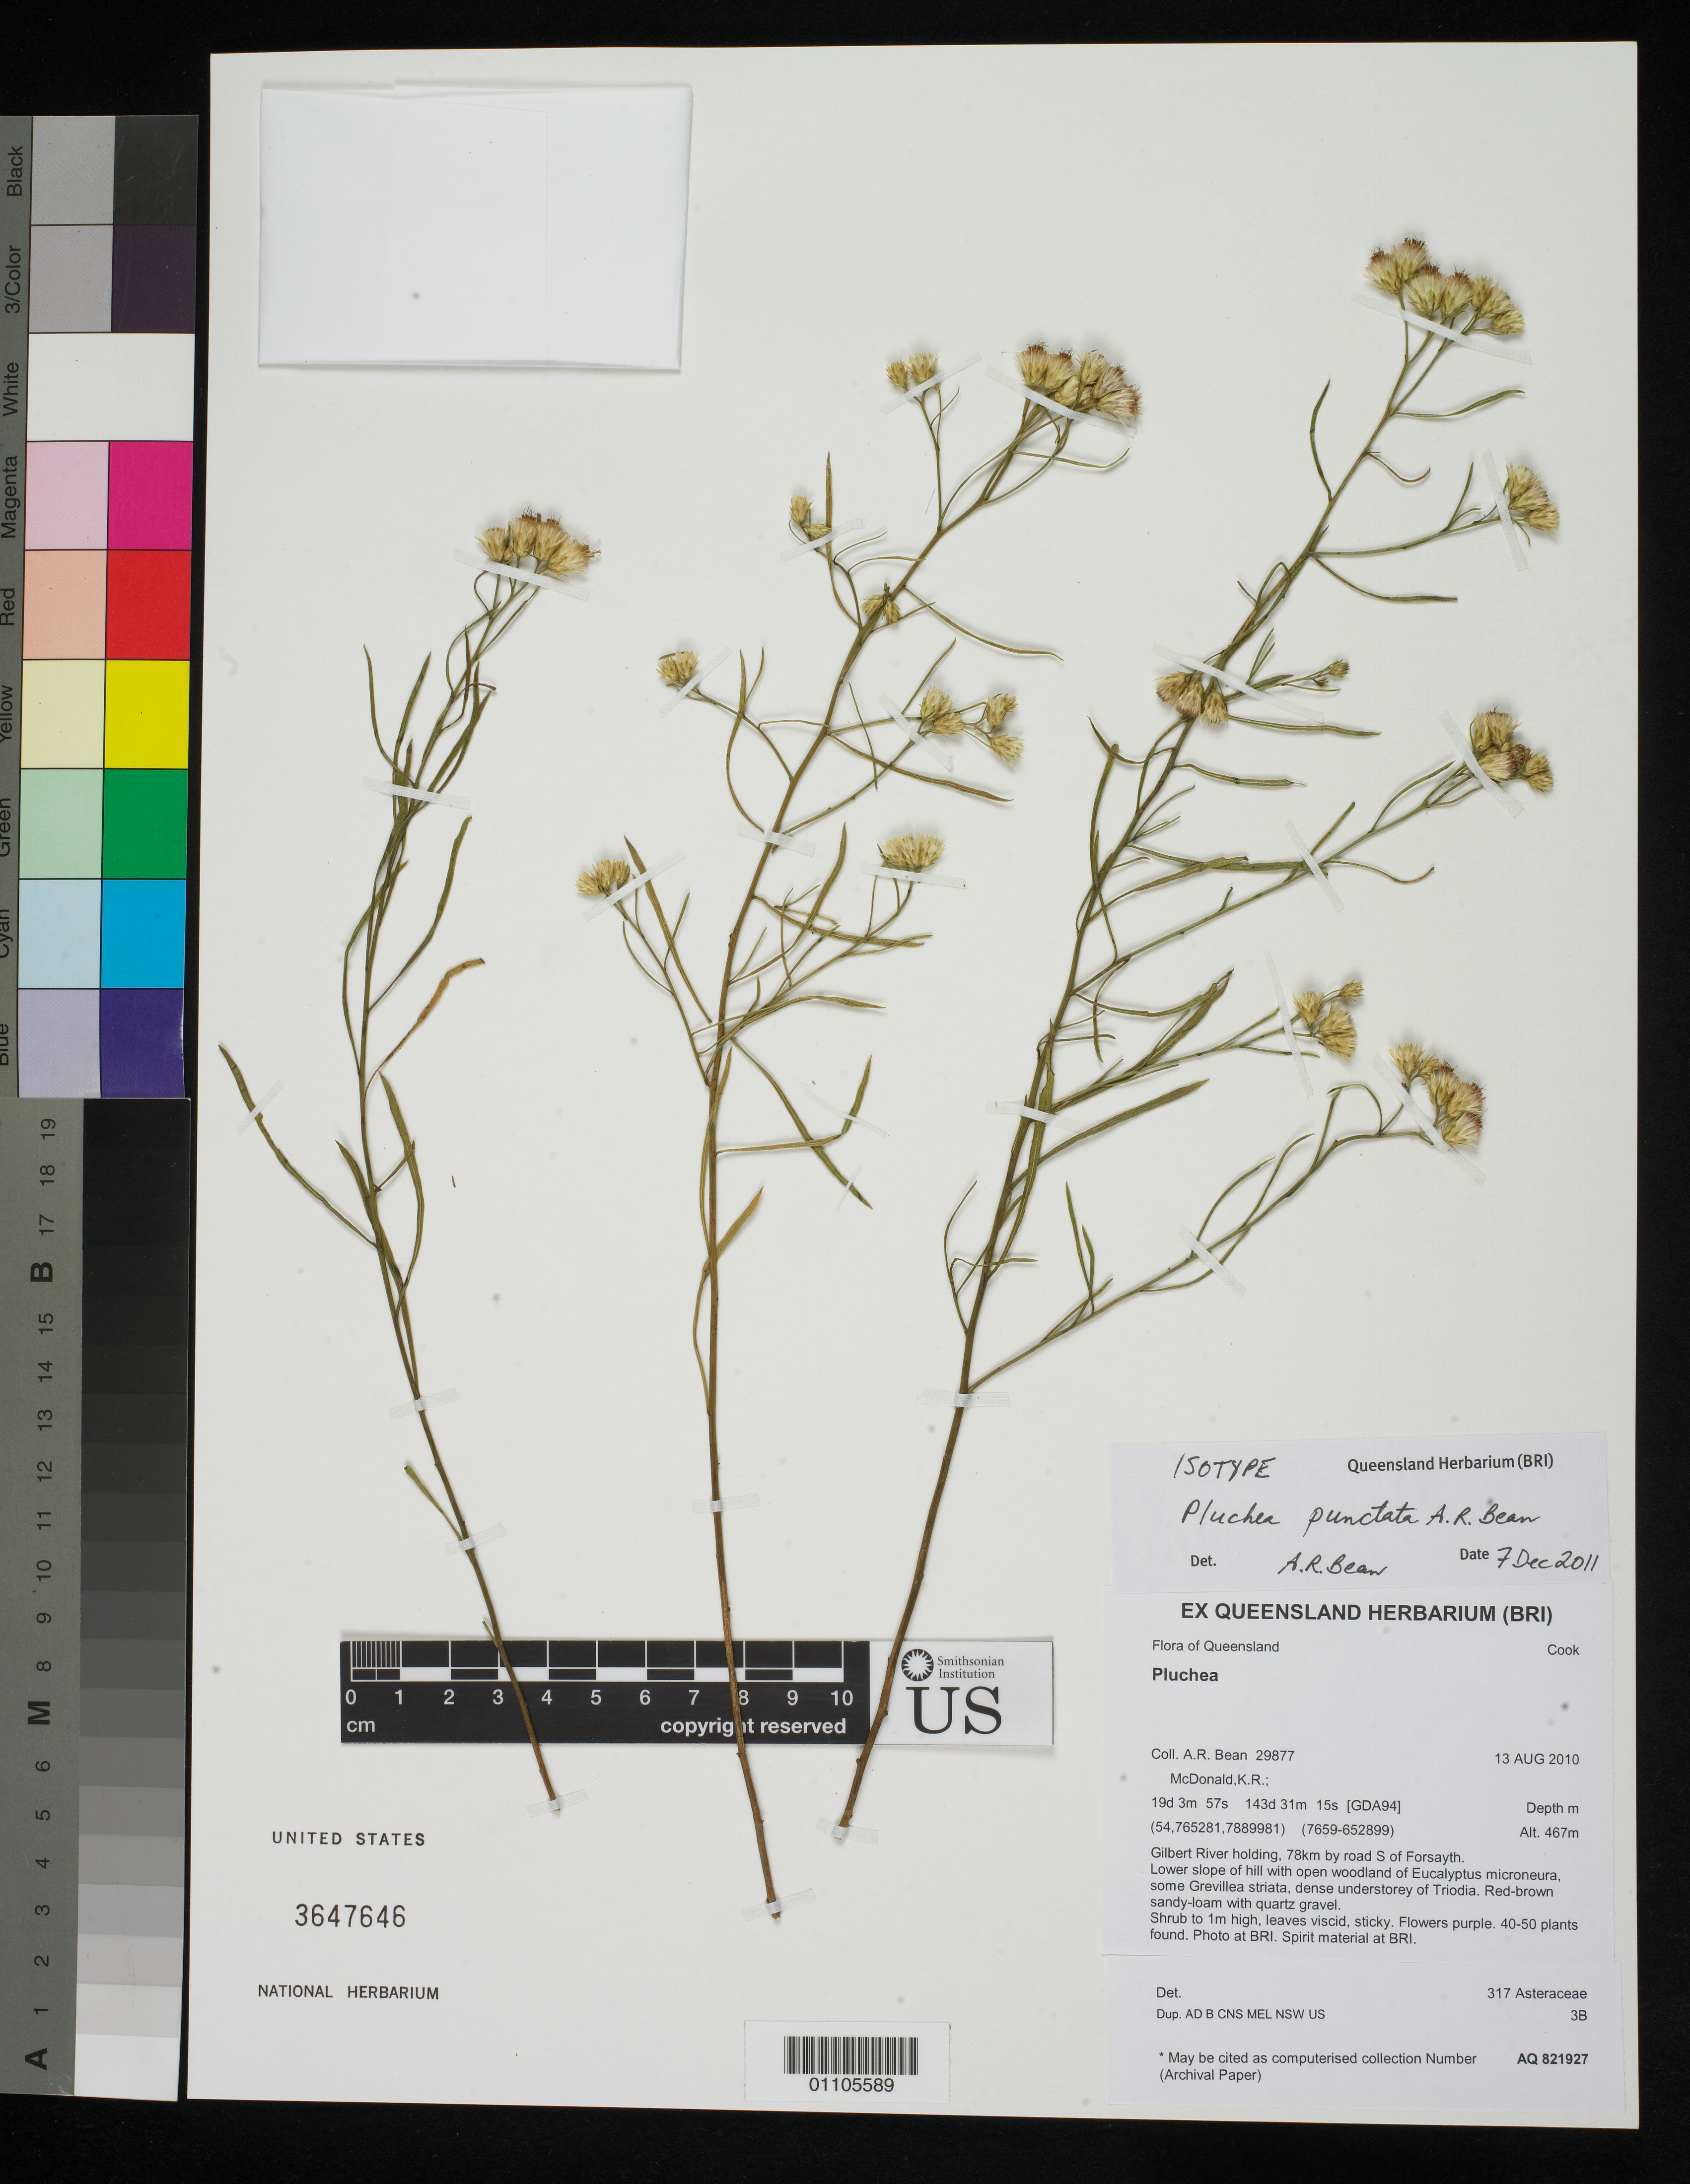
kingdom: Plantae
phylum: Tracheophyta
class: Magnoliopsida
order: Asterales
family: Asteraceae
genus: Pluchea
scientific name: Pluchea punctata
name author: A.R. Bean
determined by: Bean, A. R.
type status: Isotype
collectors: A. R. Bean & K. McDonald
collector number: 29877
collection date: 2012-08-13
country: Australia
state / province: Queensland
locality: Gilbert River holding, 78 km by road S of Forsayth.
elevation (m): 467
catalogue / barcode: US 3647646